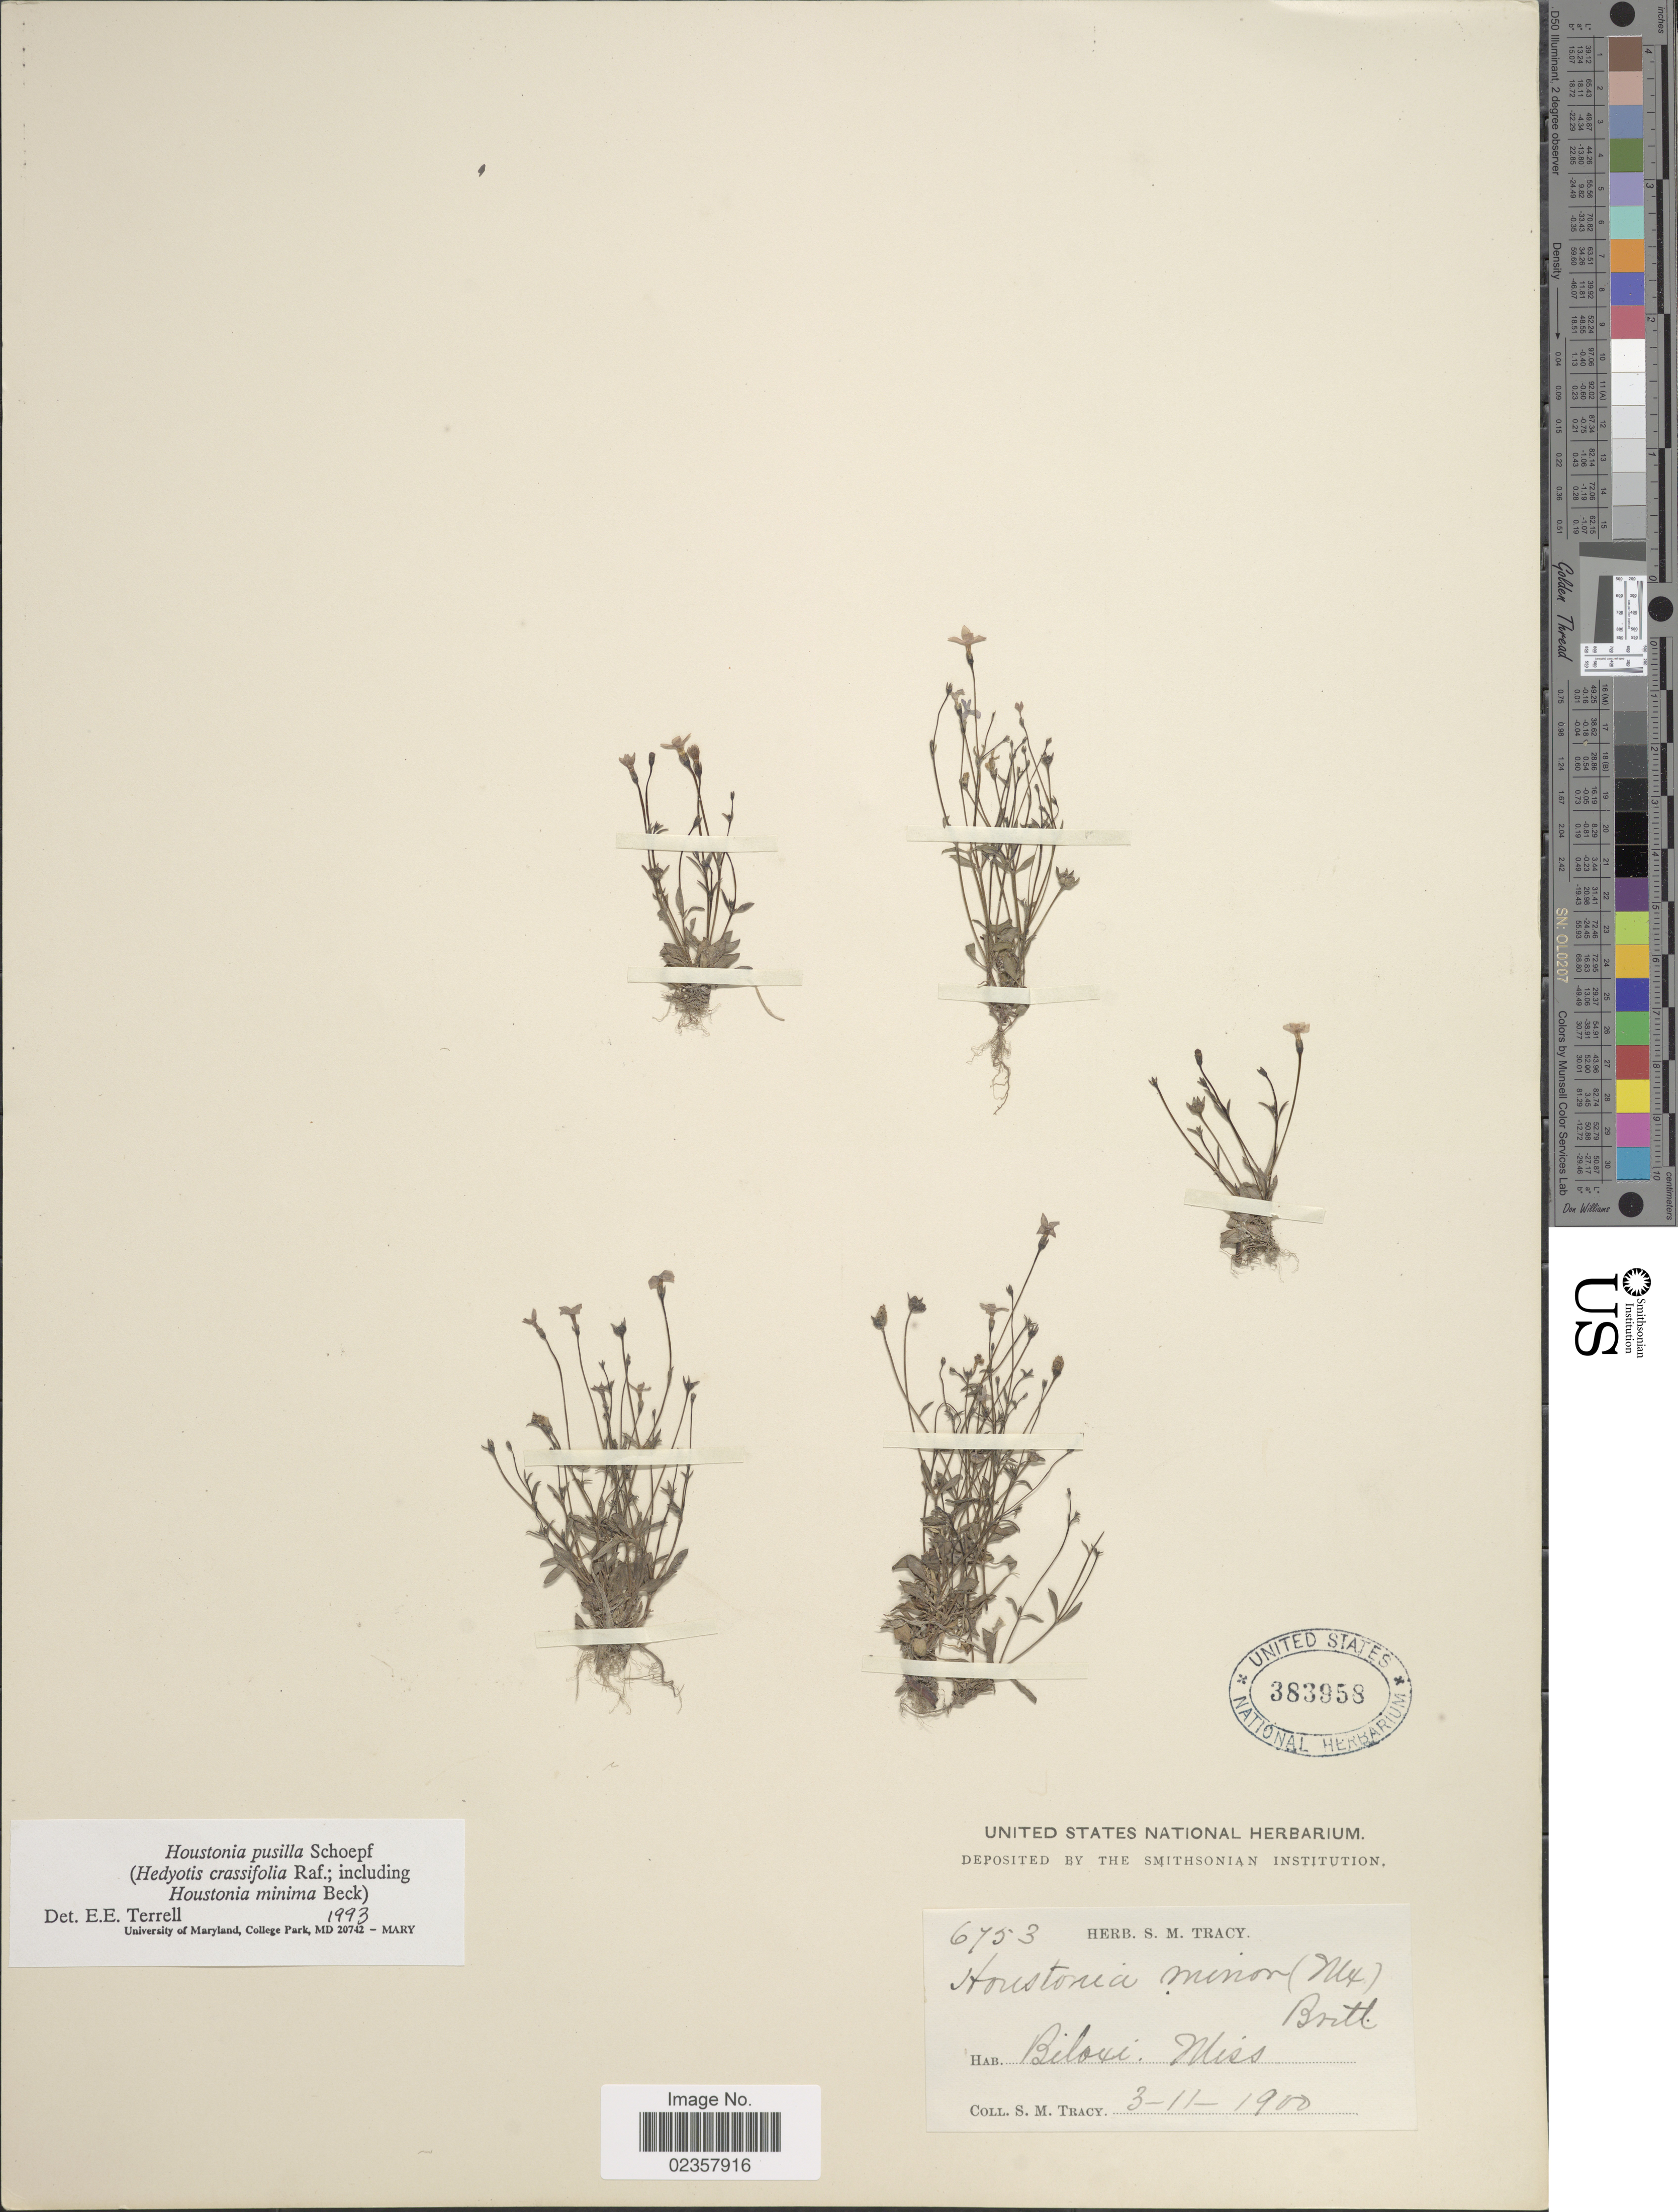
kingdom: Plantae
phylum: Tracheophyta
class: Magnoliopsida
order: Gentianales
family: Rubiaceae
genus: Houstonia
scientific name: Houstonia pusilla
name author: Schoepf.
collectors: S. M. Tracy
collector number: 6753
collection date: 1900-03-11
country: United States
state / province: Mississippi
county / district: Harrison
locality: Biloxi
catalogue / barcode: US 383958